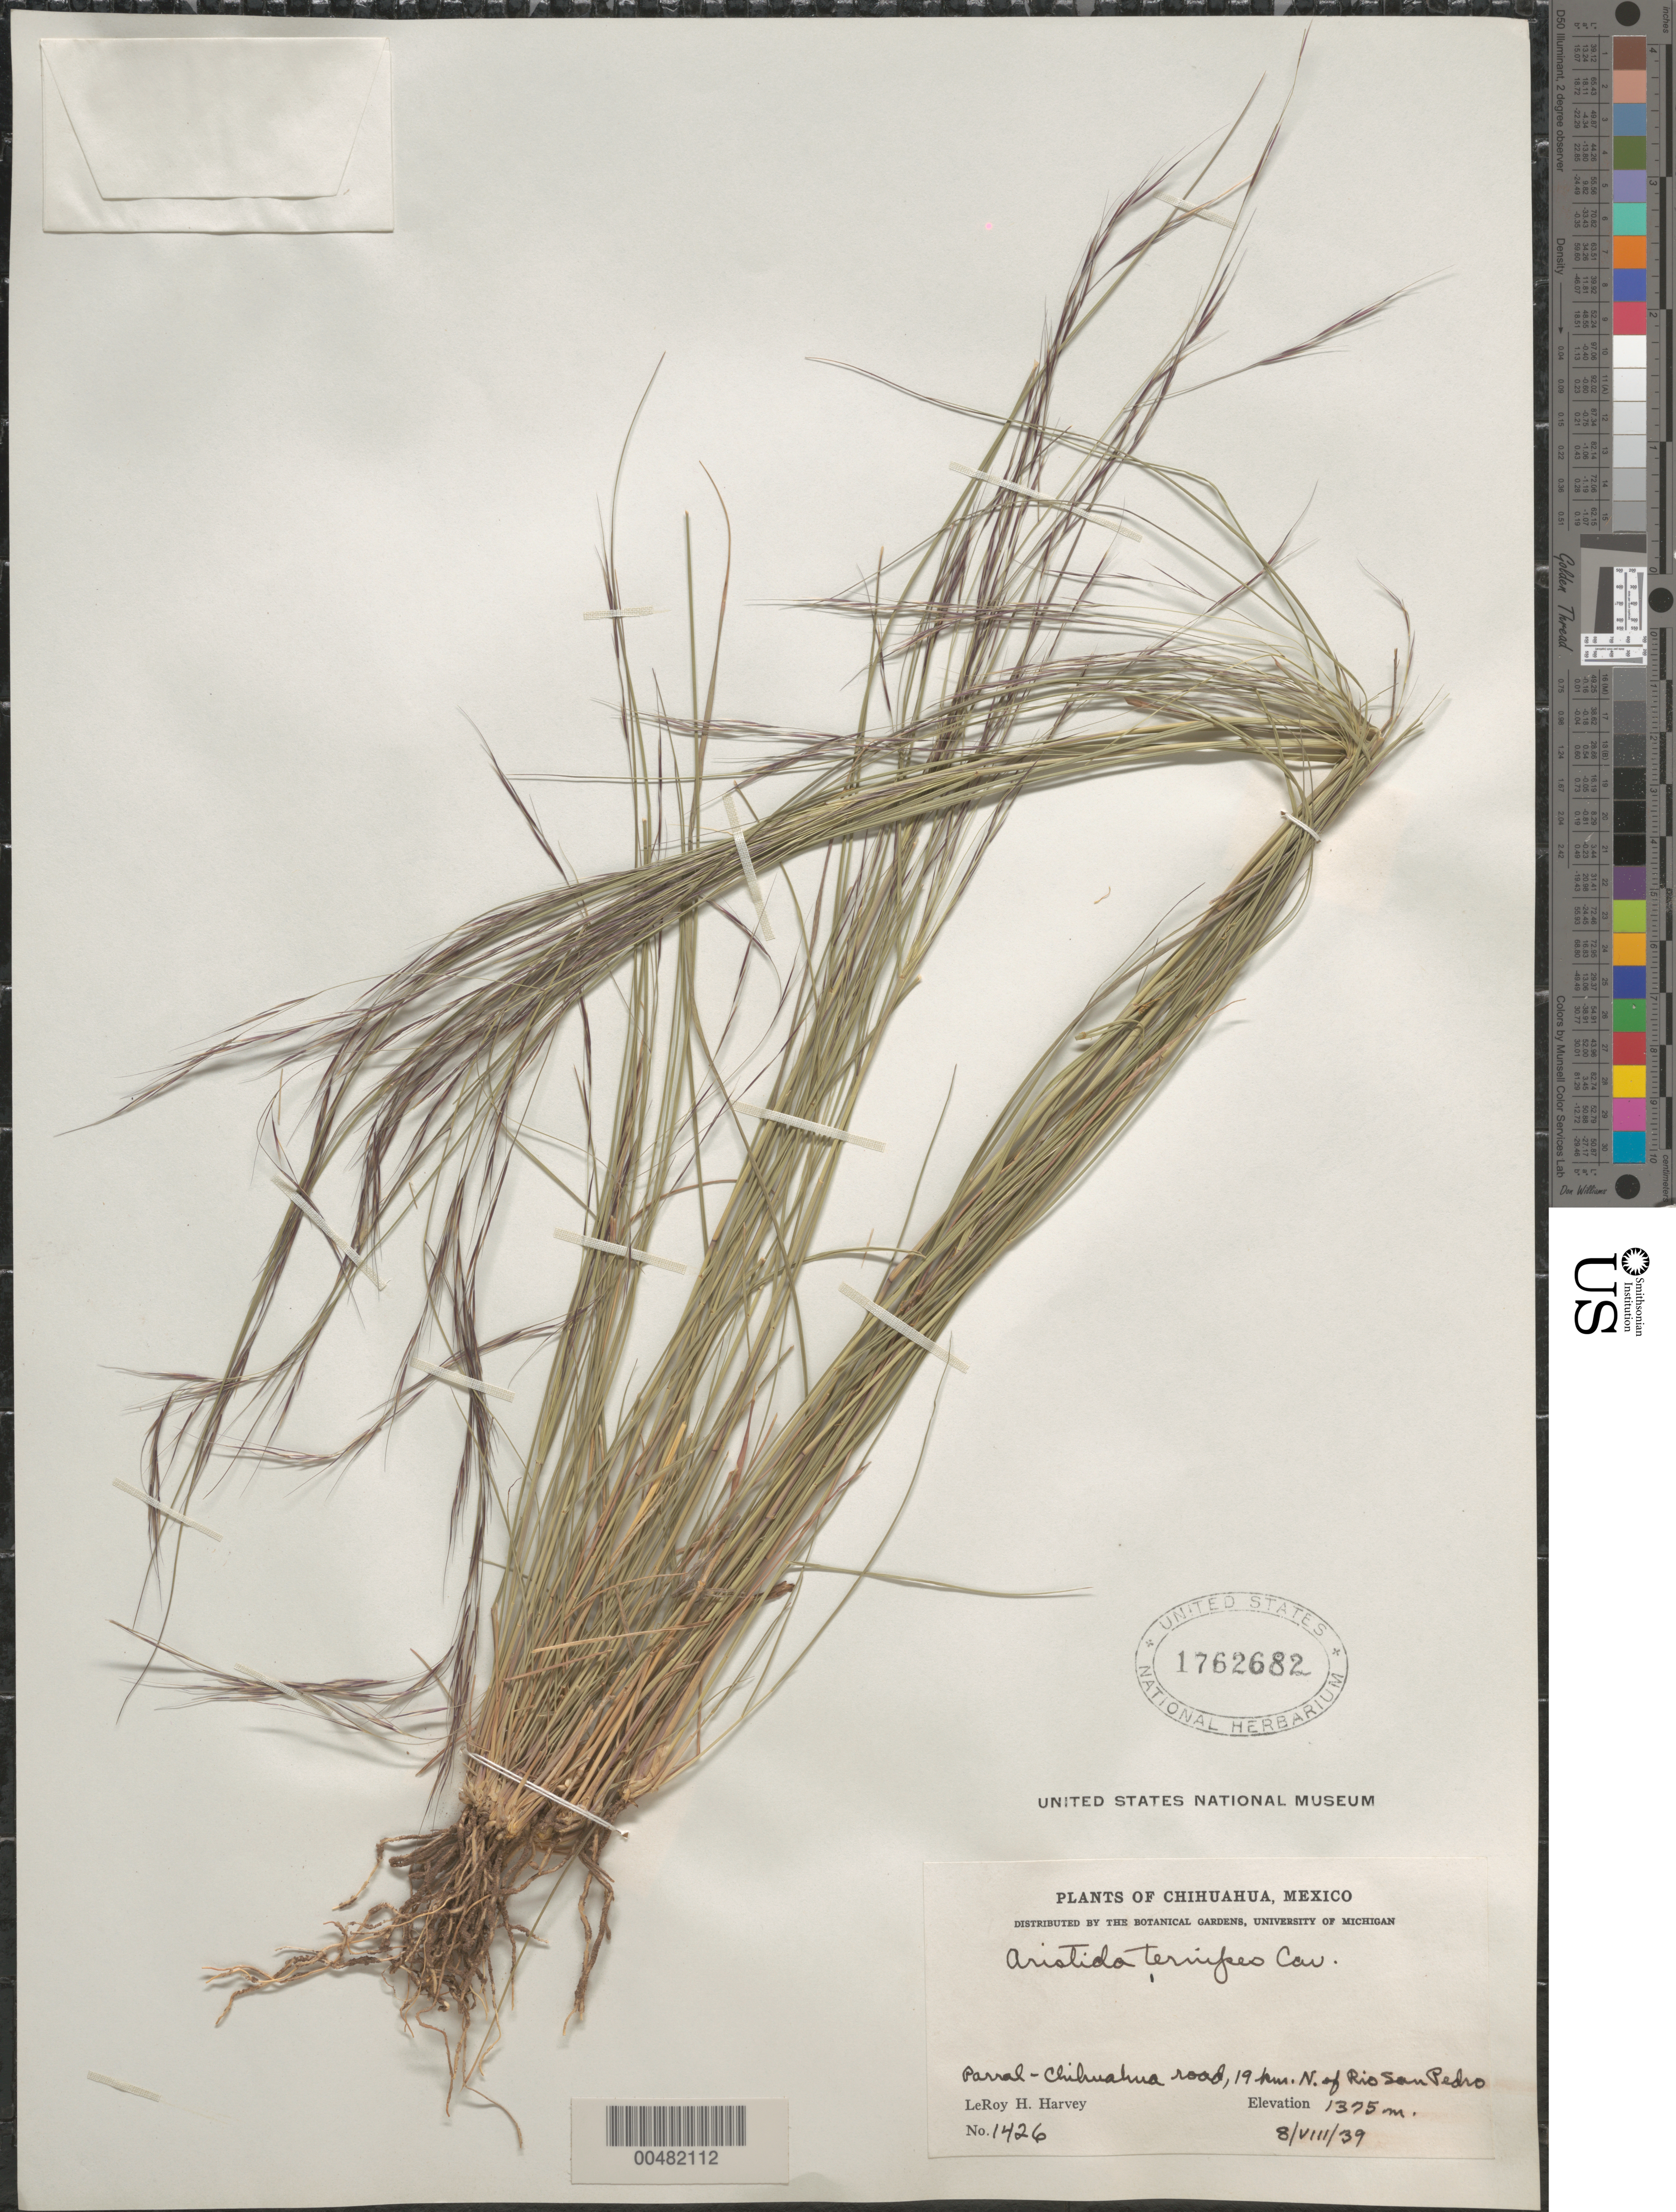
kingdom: Plantae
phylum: Tracheophyta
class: Liliopsida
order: Poales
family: Poaceae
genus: Aristida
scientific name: Aristida ternipes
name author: Cav.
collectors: L. H. Harvey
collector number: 1426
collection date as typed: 8 Aug 1939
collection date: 1939-08-08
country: Mexico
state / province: Chihuahua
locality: Parral - Chihuahua road, 19 km N of Rio San Pedro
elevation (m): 1375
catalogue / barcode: US 1762682